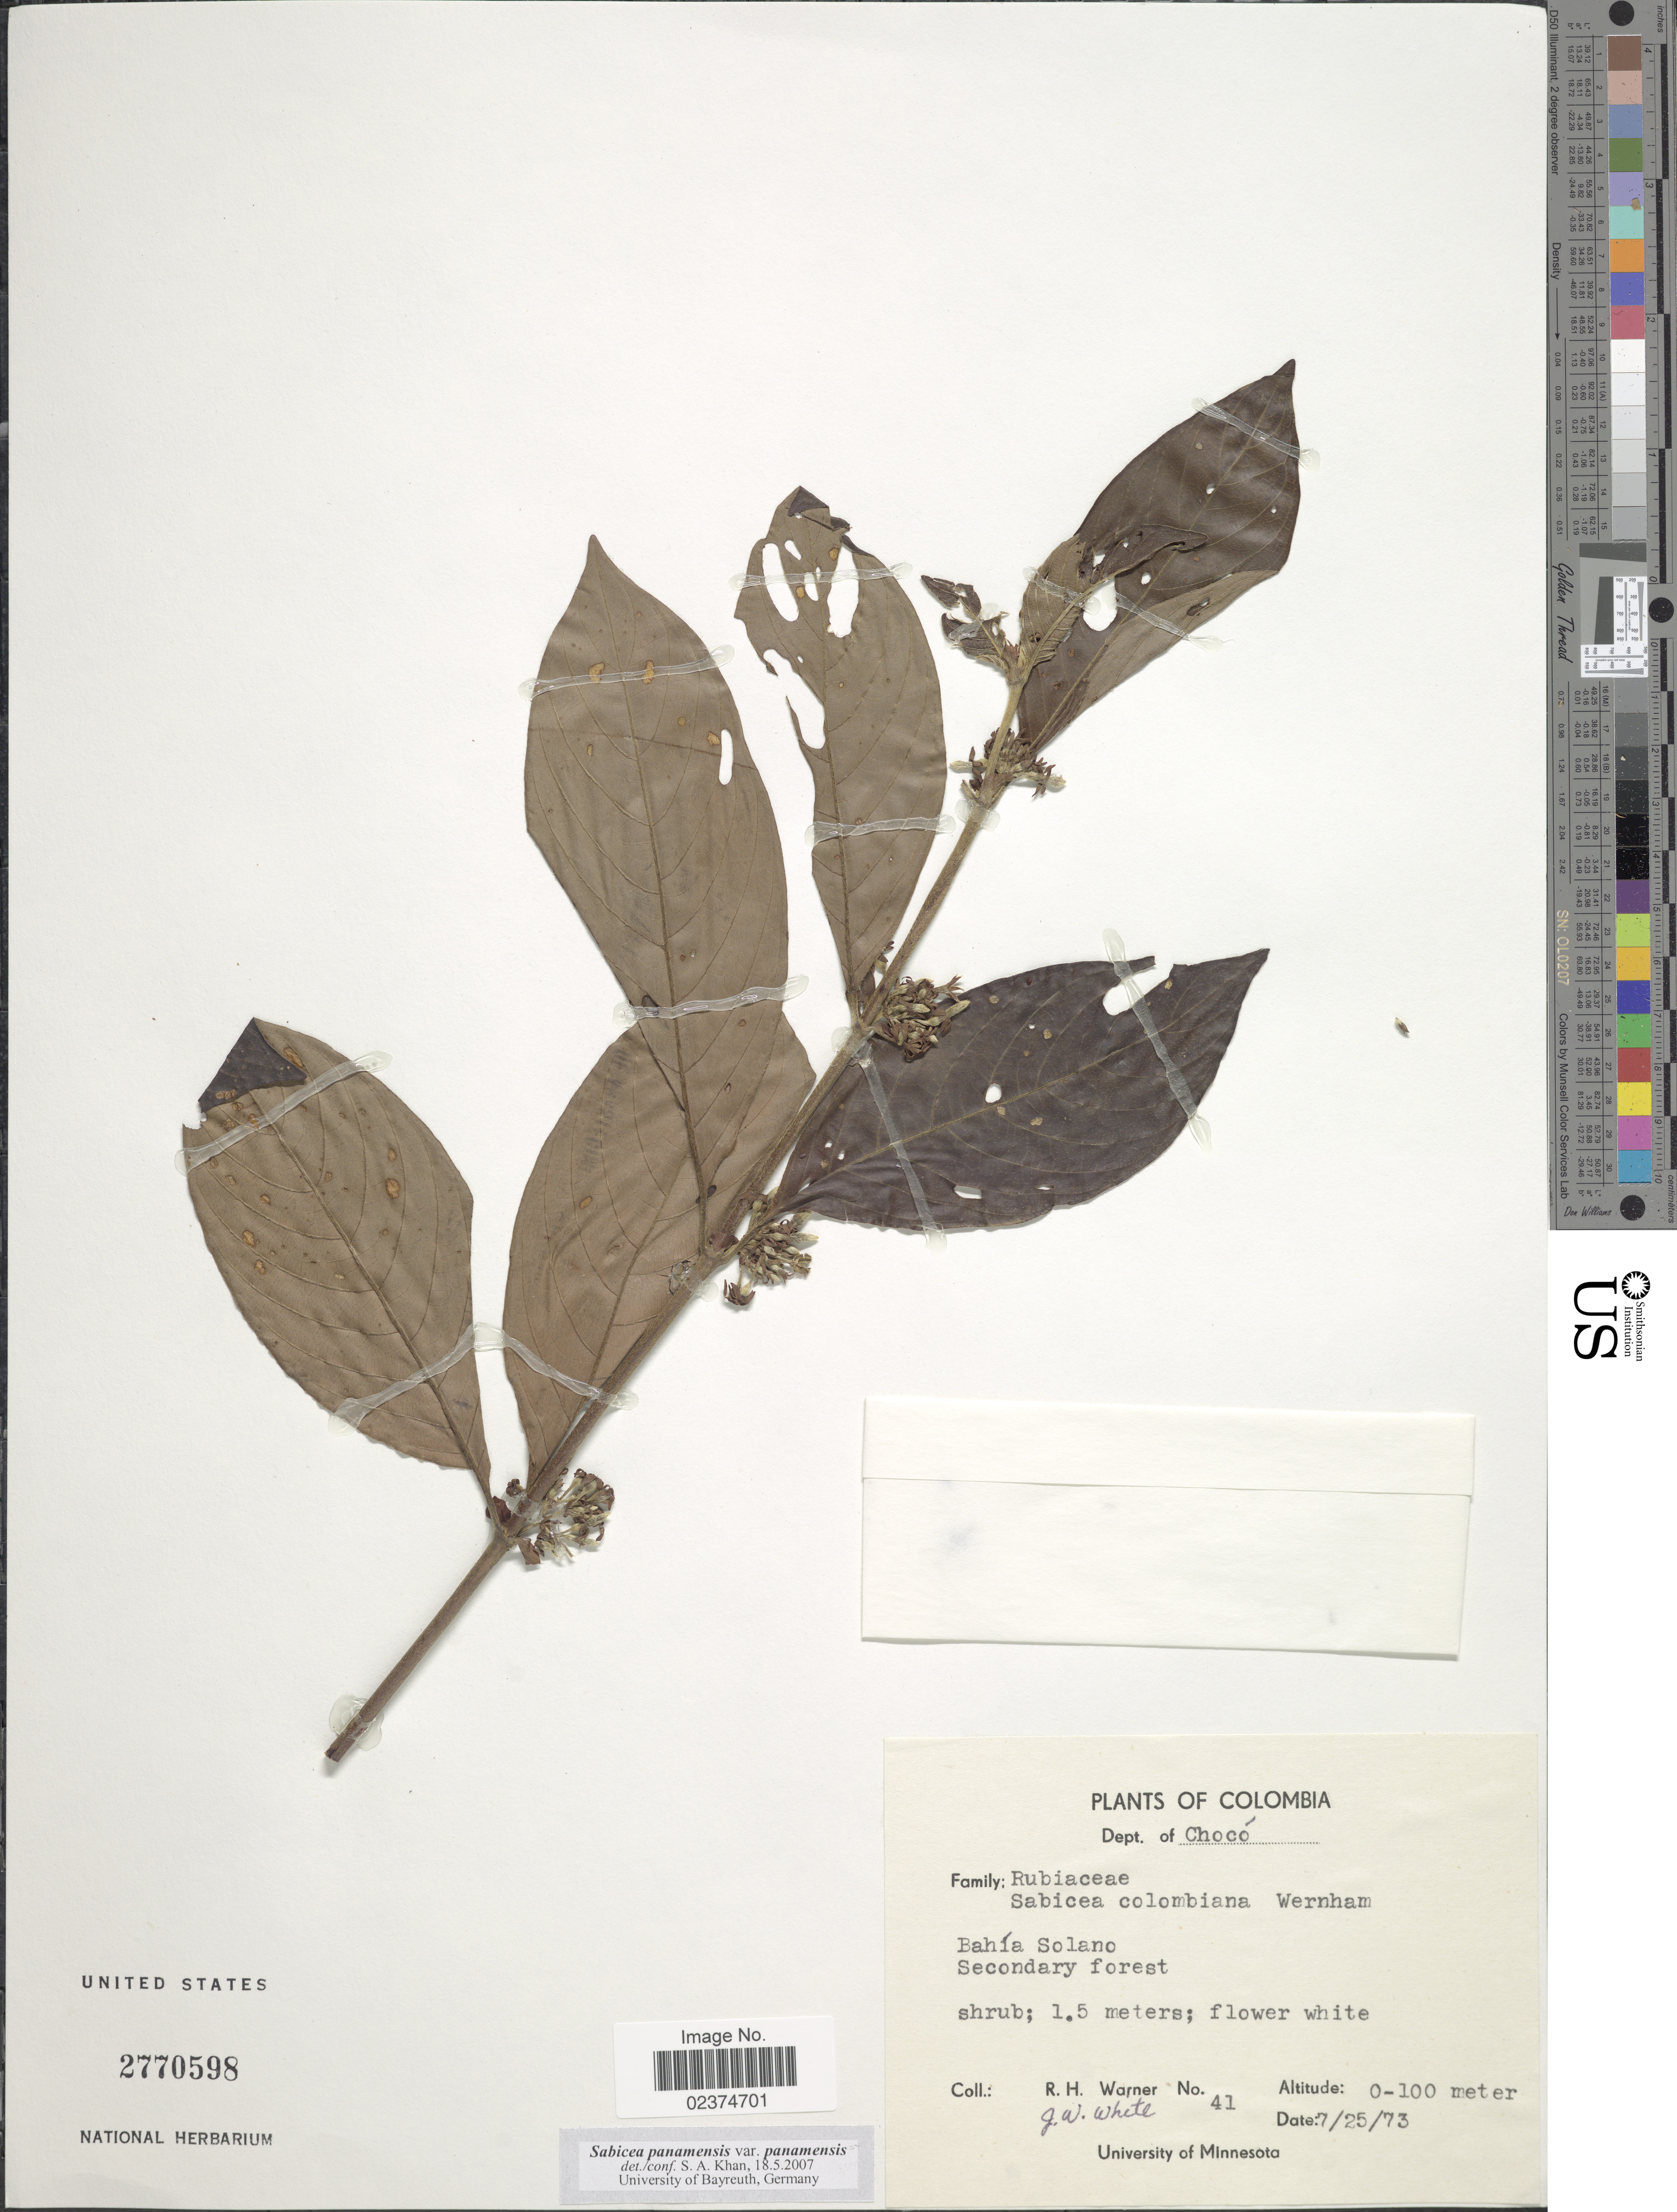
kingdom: Plantae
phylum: Tracheophyta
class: Magnoliopsida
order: Gentianales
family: Rubiaceae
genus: Sabicea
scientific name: Sabicea panamensis var. panamensis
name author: Wernham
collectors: R. H. Warner & J. W. White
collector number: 41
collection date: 1973-07-25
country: Colombia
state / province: Chocó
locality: Bahia Solano, Secondary Forest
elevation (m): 0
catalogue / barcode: US 2770598